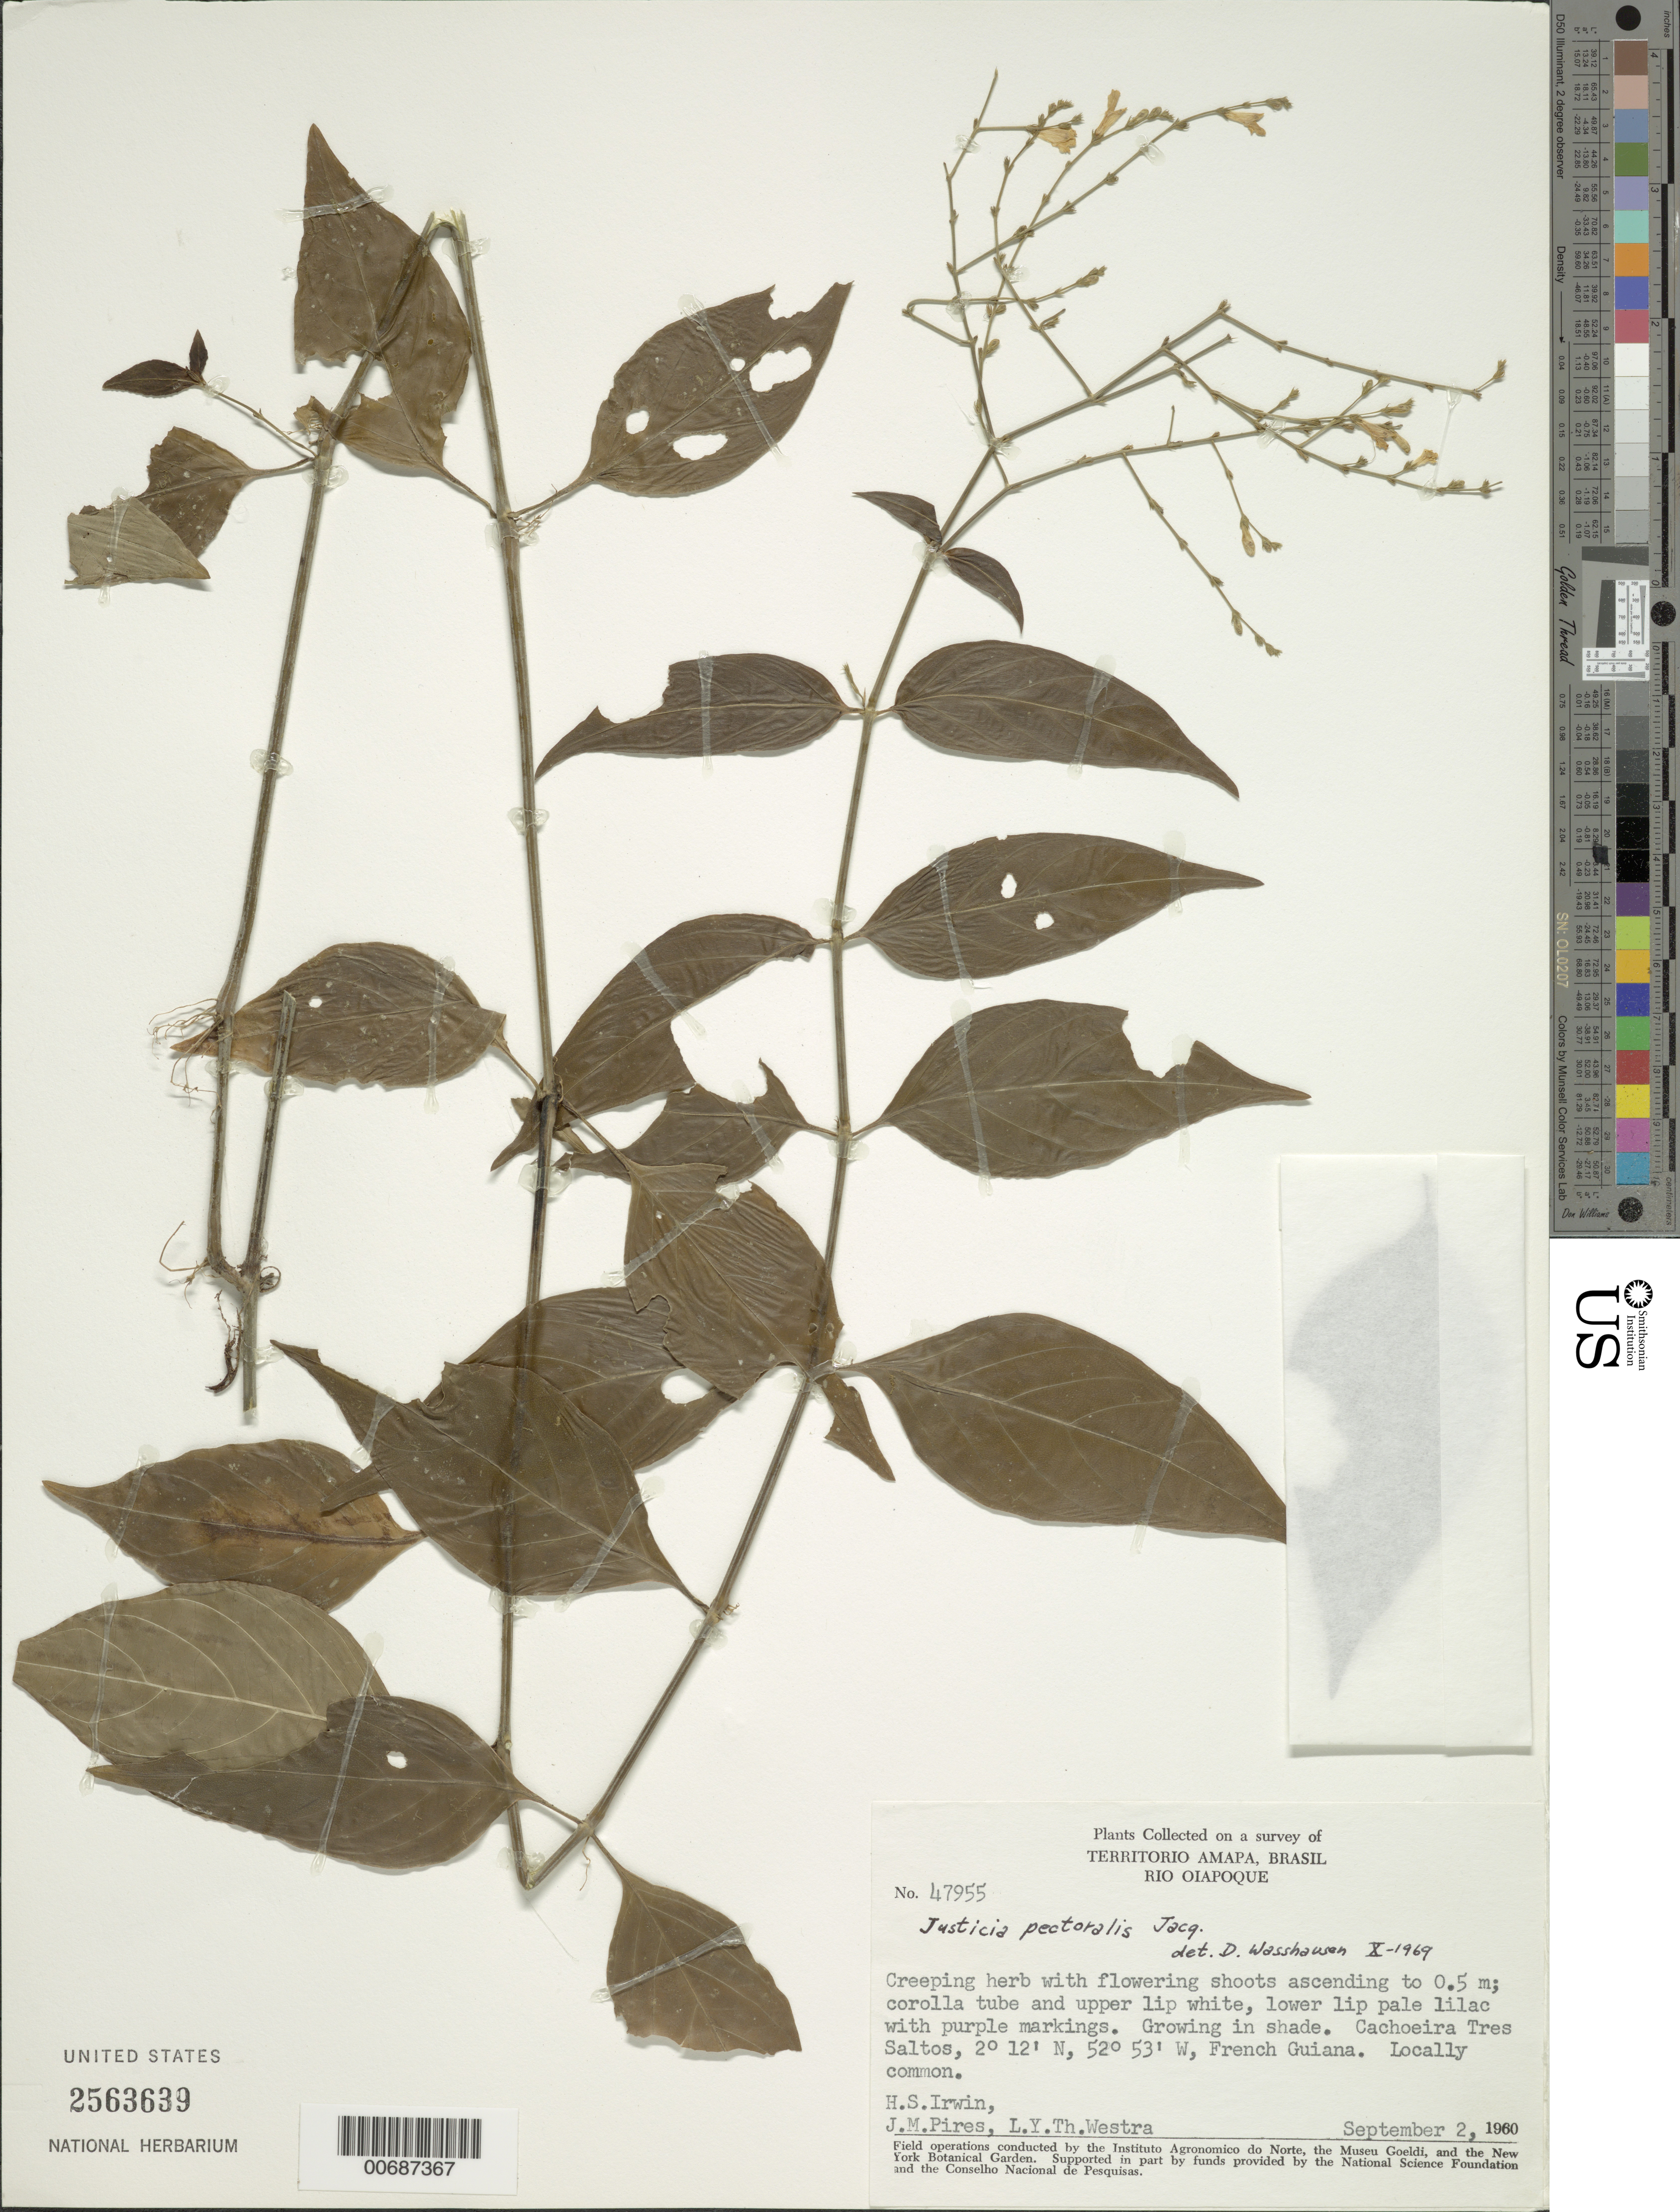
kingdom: Plantae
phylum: Tracheophyta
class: Magnoliopsida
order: Lamiales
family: Acanthaceae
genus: Justicia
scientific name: Justicia pectoralis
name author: Jacq.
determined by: Wasshausen, Dieter C., (BOT), Smithsonian Institution - National Museum of Natural History (UNITED STATES)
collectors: H. Irwin, M. J. Pires & L. Y. T. Westra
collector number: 47955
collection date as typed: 2-Sep-60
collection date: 1960-09-02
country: French Guiana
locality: Cachoeira Tres Saltos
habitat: Growing in .shade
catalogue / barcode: US 2563639